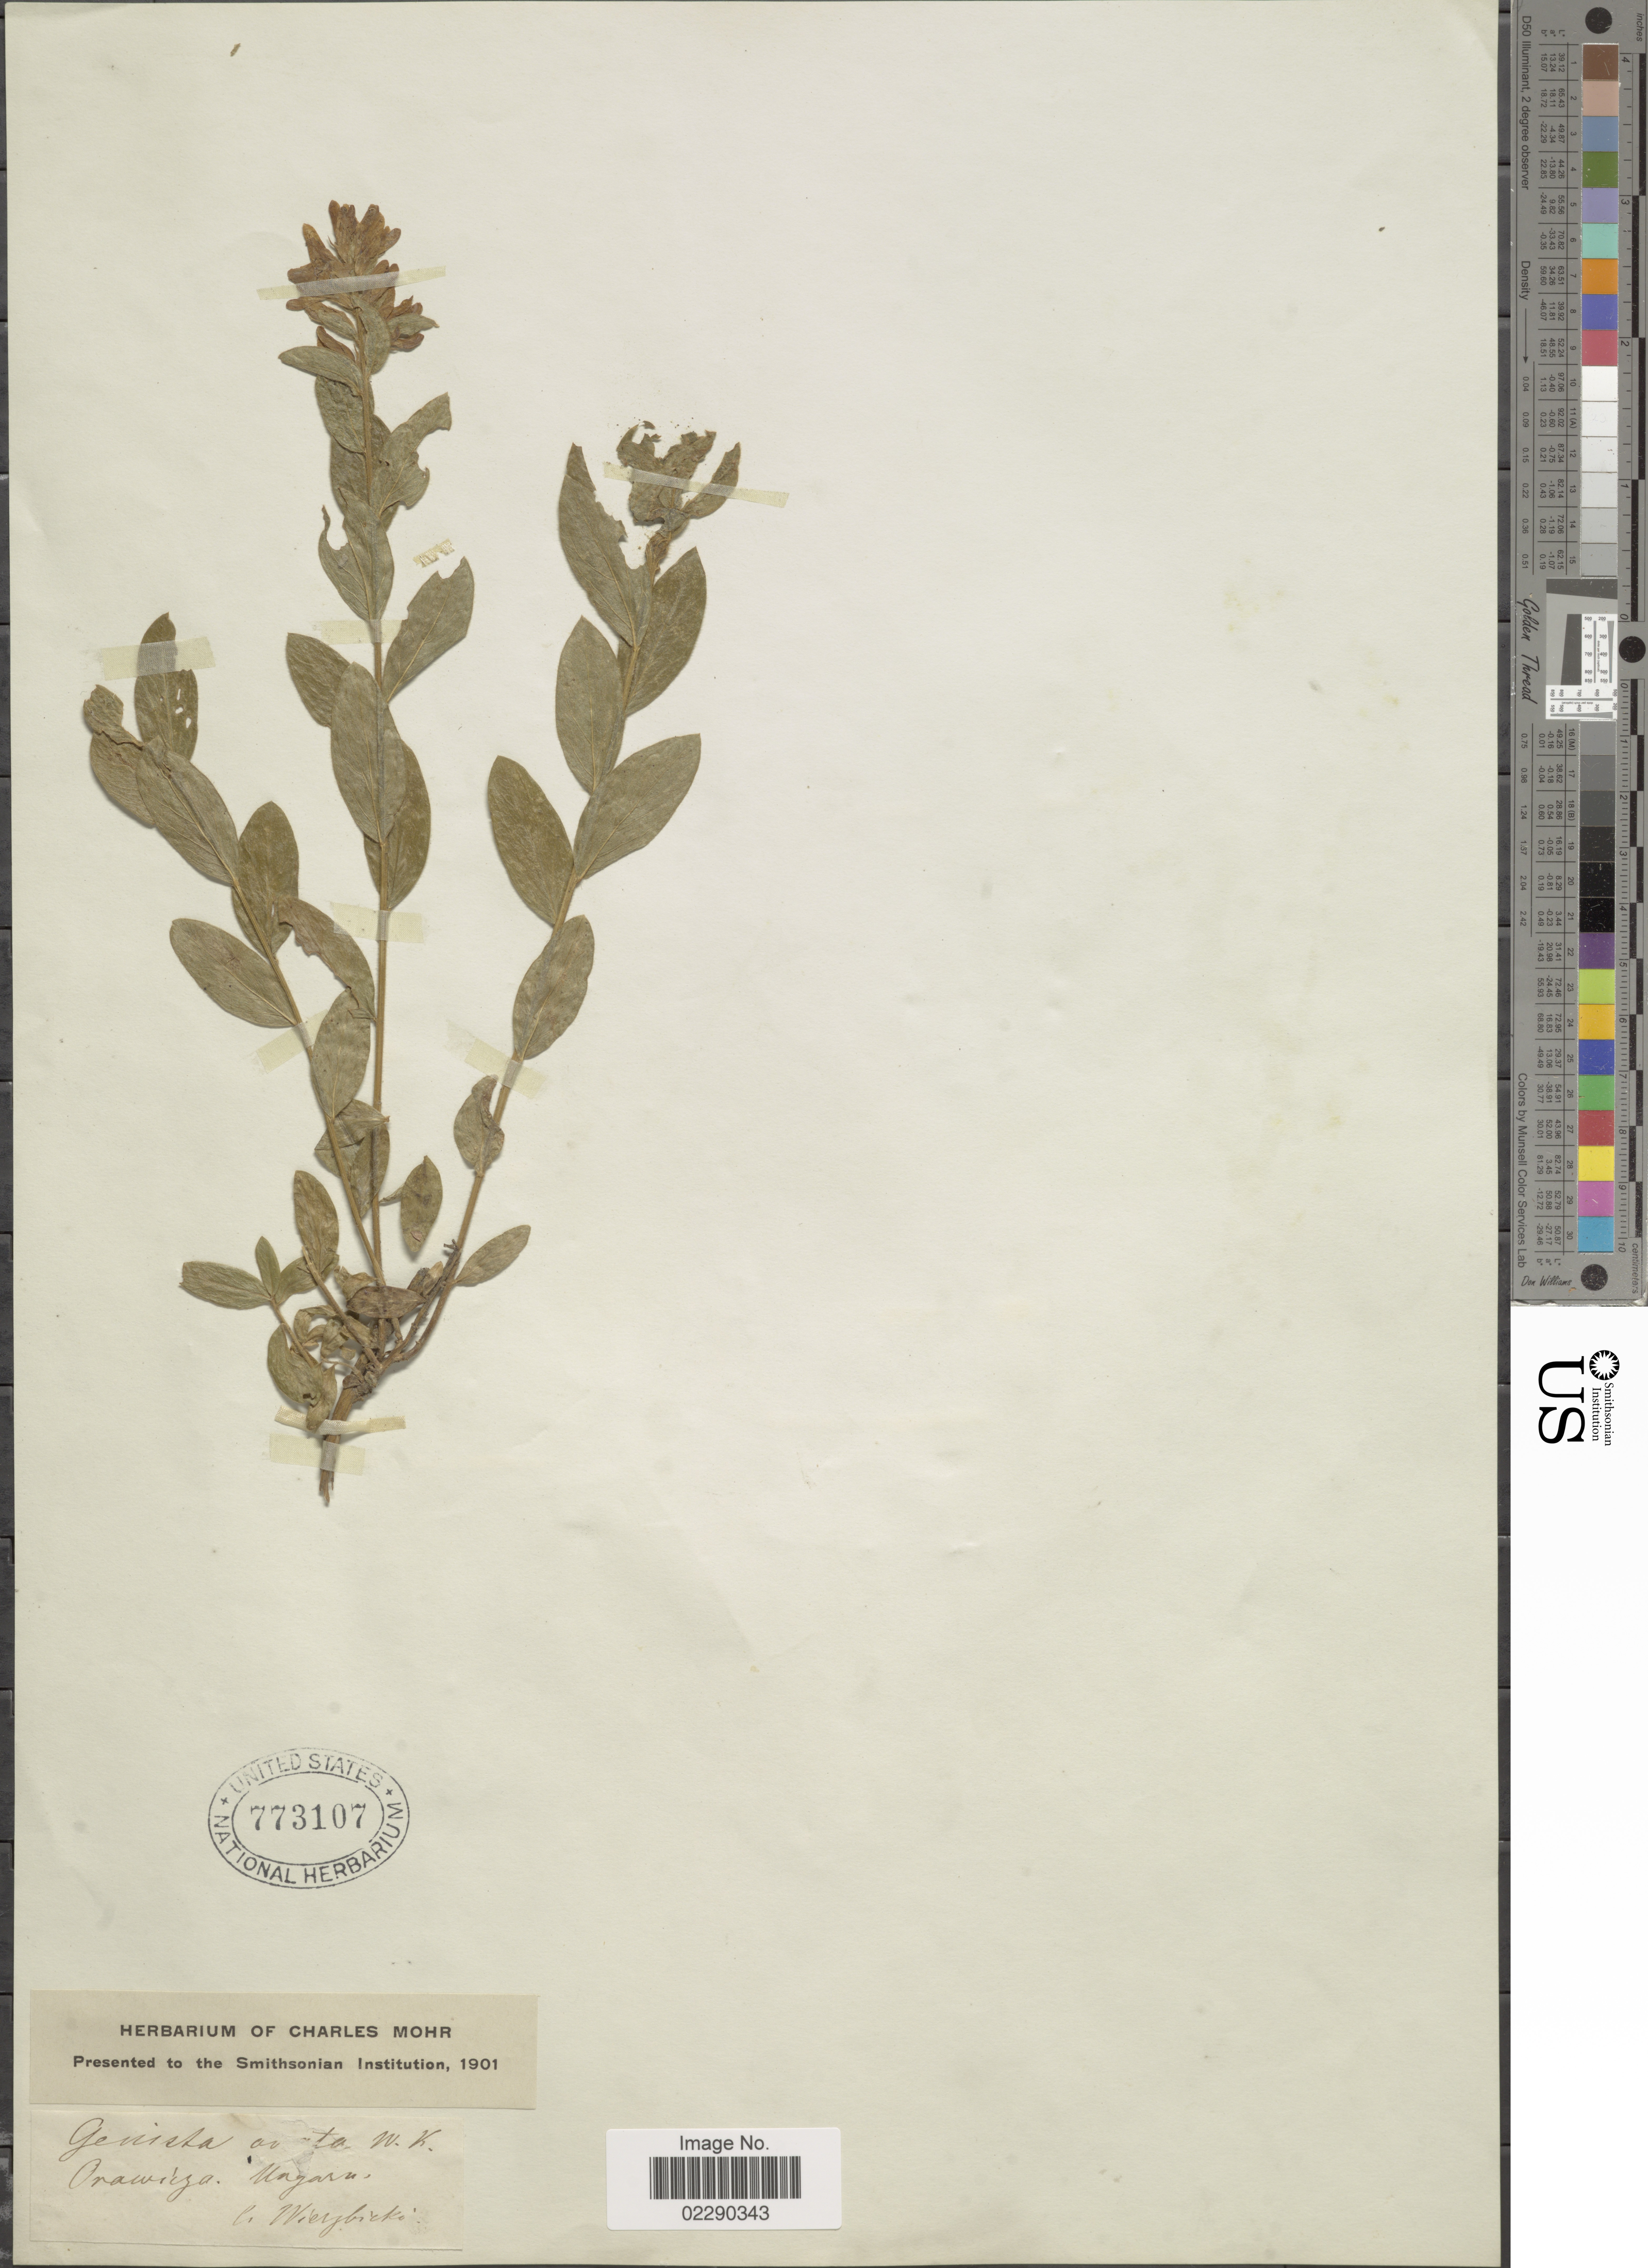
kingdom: Plantae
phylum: Tracheophyta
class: Magnoliopsida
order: Fabales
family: Fabaceae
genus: Genista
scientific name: Genista ovata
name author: Waldst. & Kit.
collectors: Wierzbicki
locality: Orawirza, Nagara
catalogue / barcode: US 773107